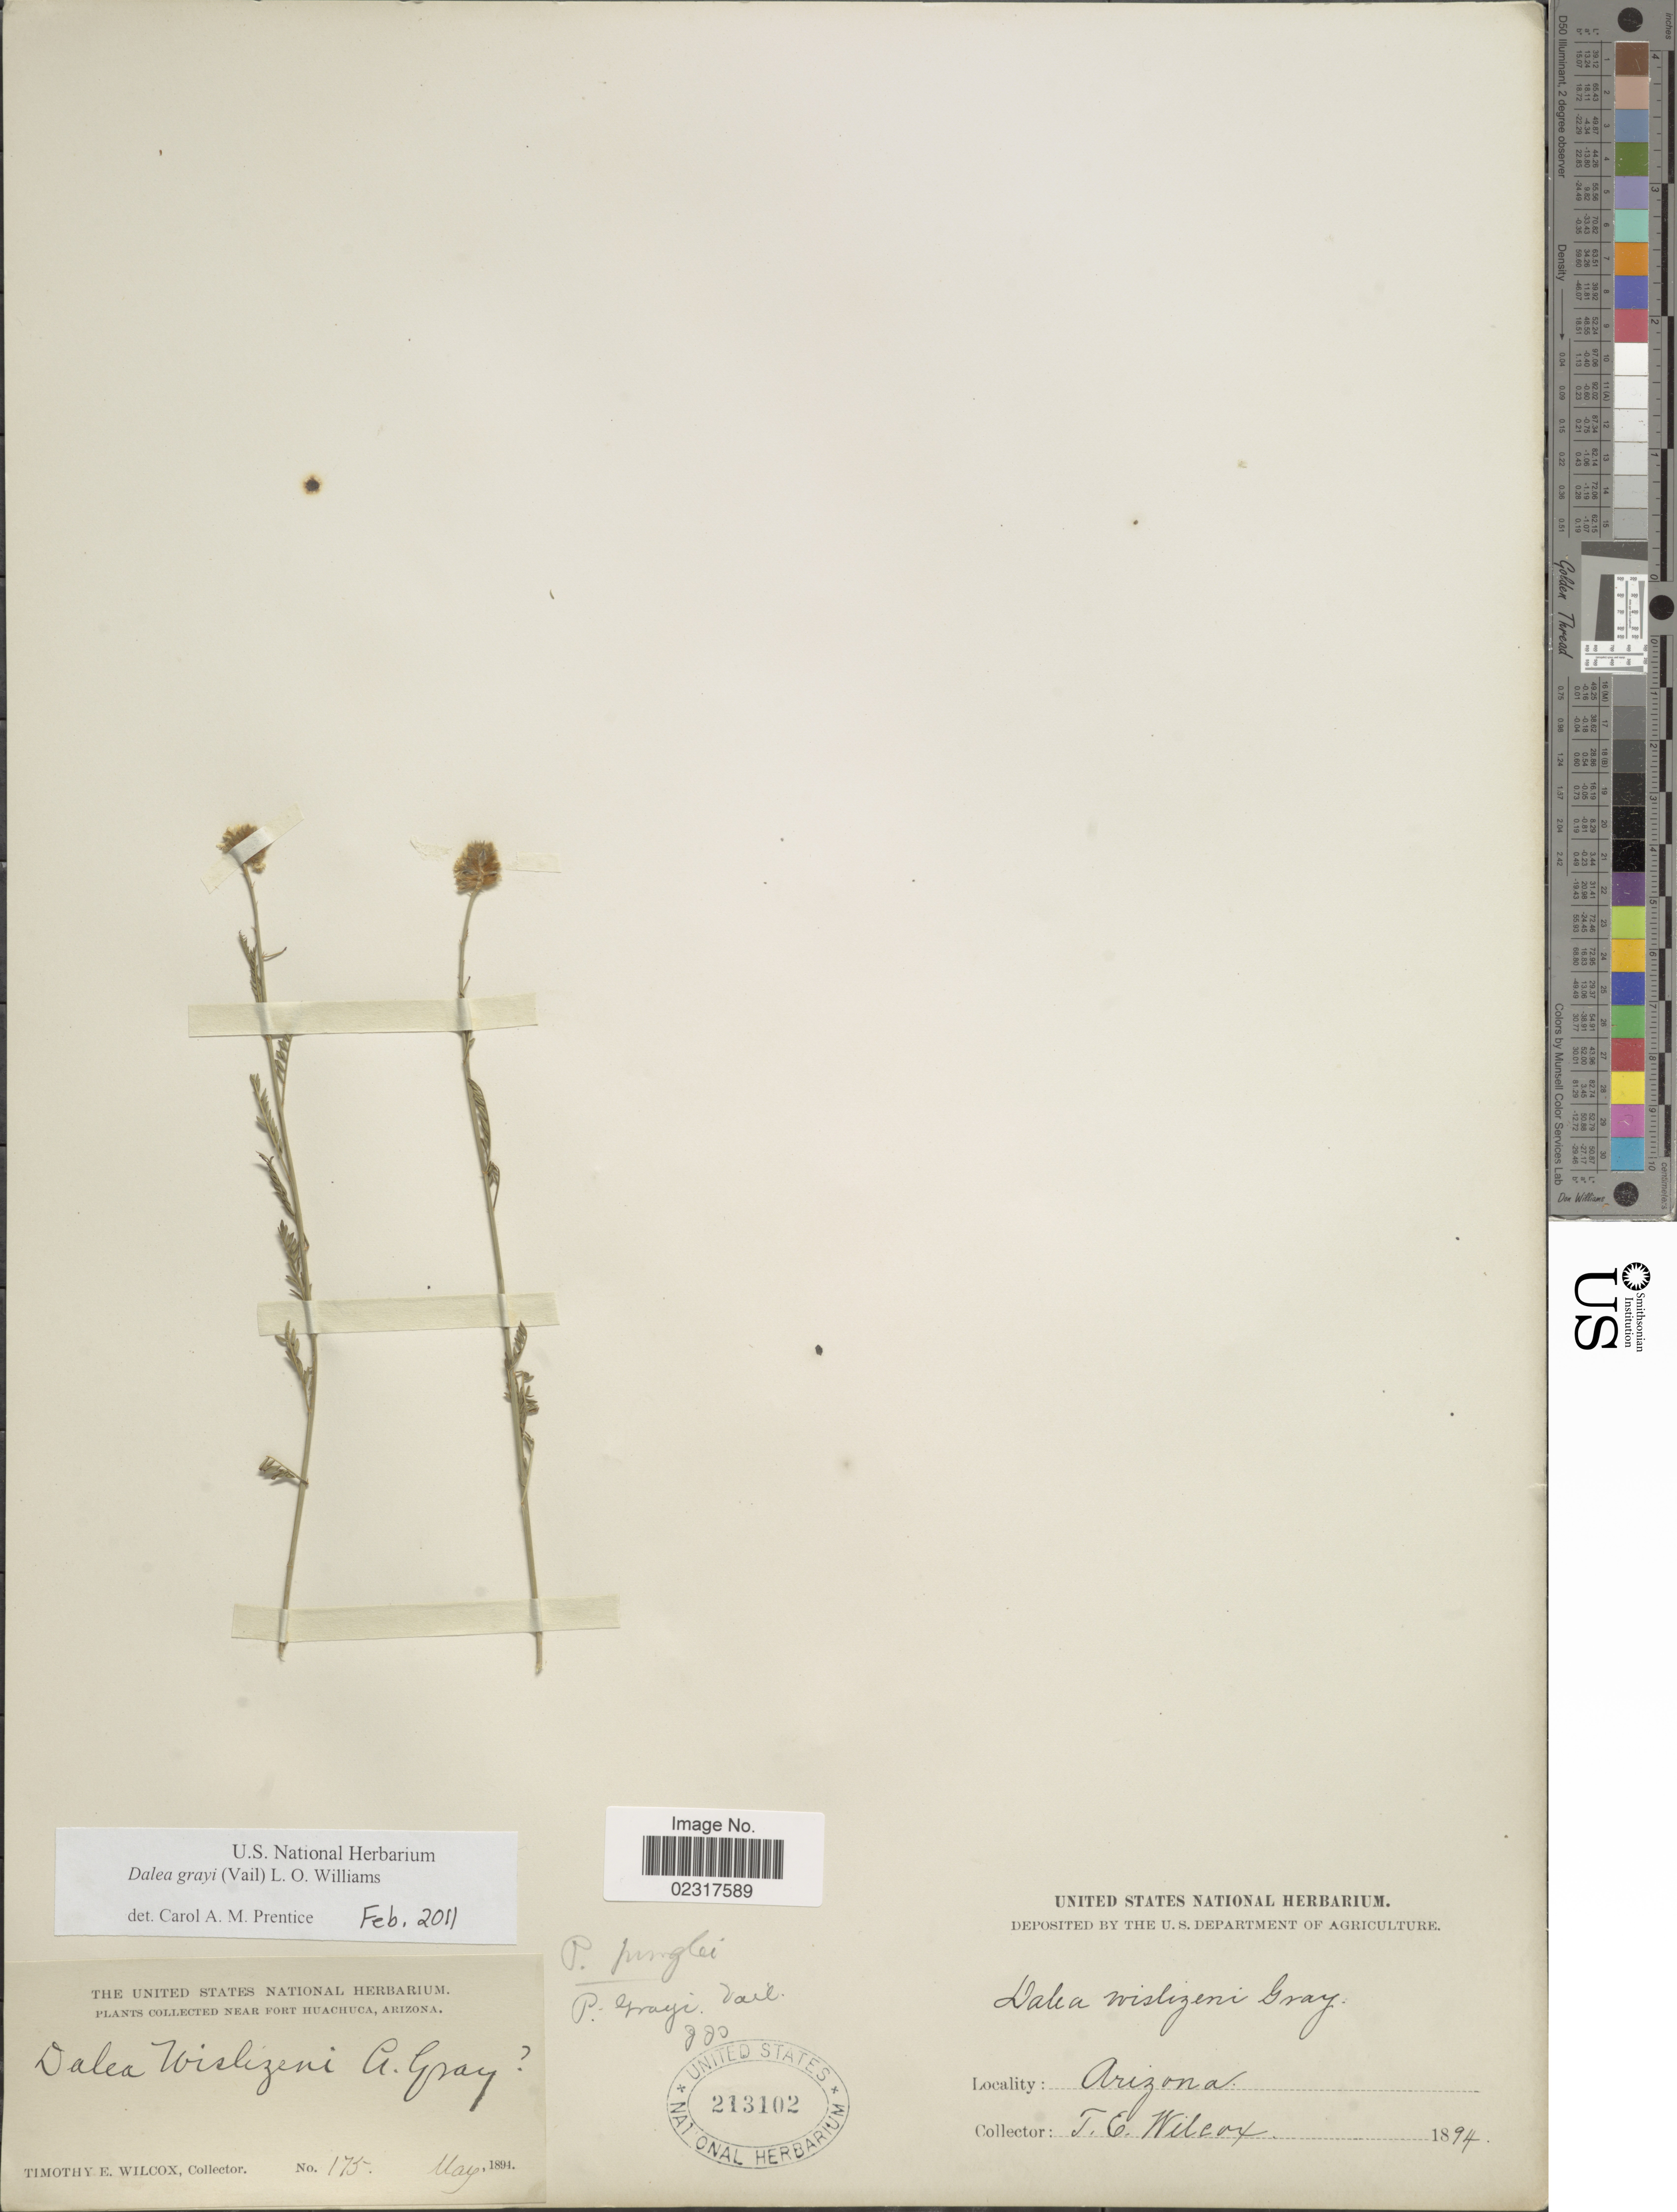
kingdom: Plantae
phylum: Tracheophyta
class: Magnoliopsida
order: Fabales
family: Fabaceae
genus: Dalea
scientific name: Dalea grayi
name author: (Vail) L.O. Williams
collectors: T. E. Wilcox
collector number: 175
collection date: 1894-05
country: United States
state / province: Arizona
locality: Near Fort Huachuca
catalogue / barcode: US 213102